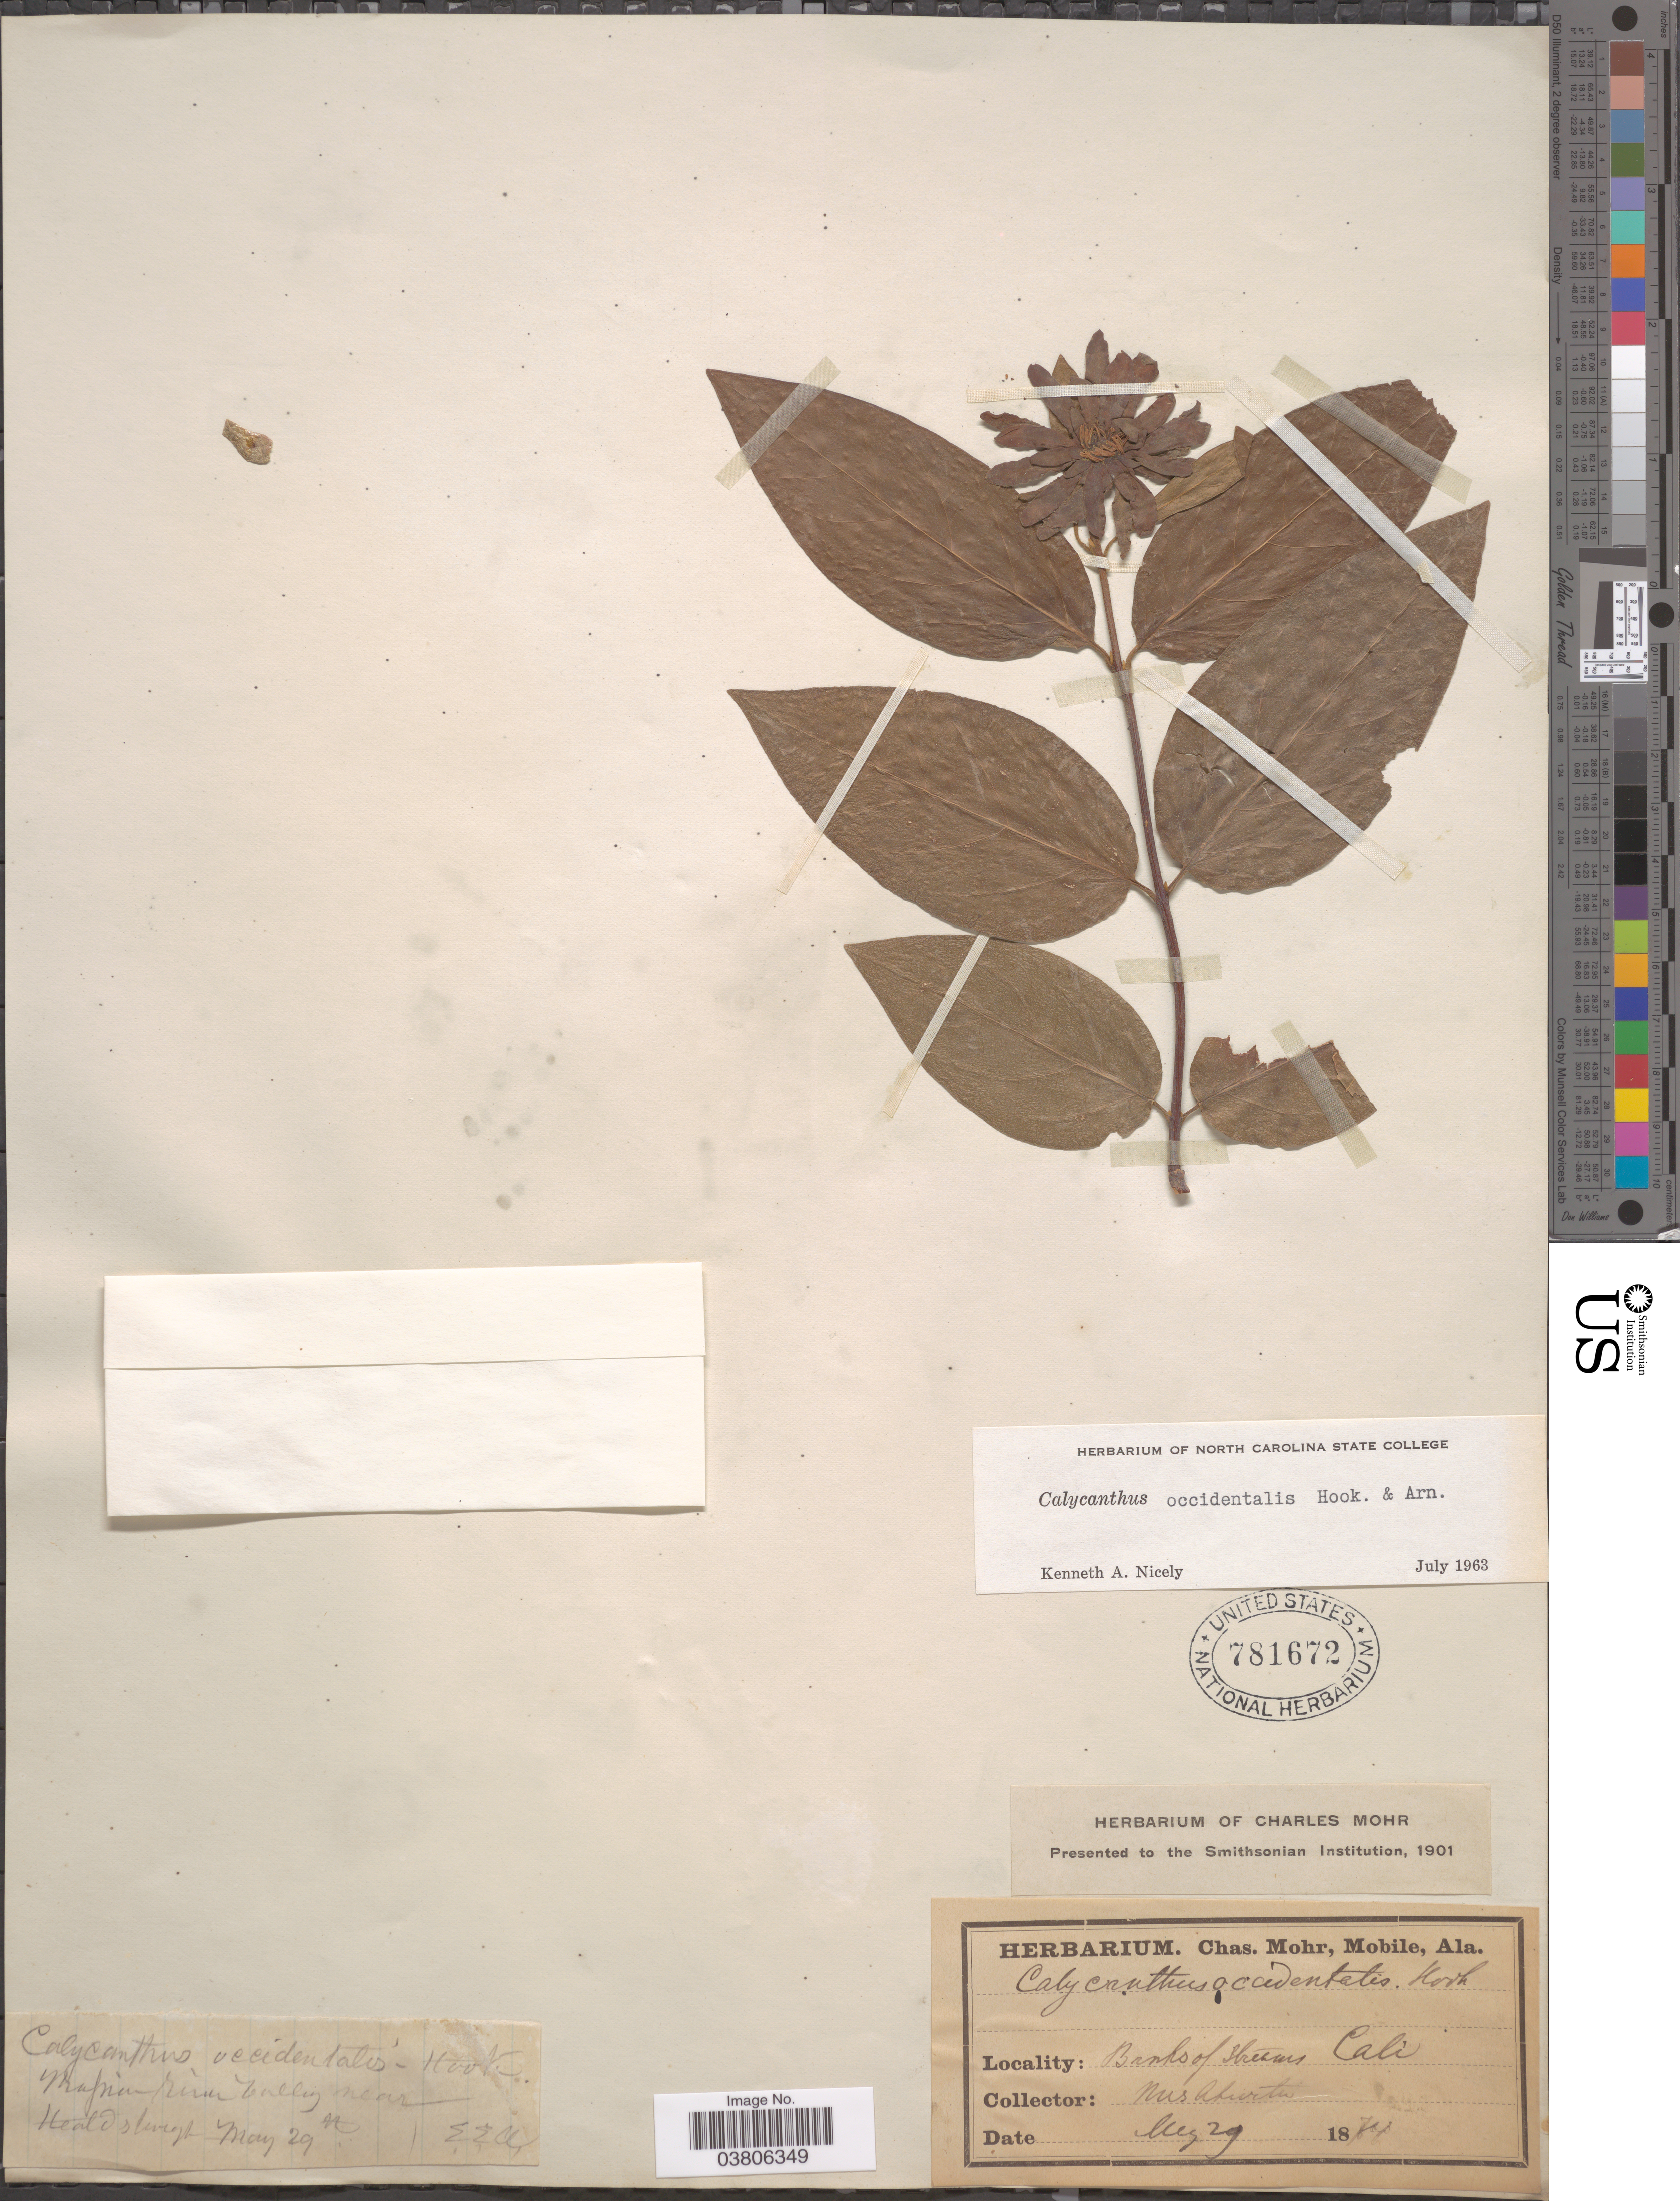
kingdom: Plantae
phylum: Tracheophyta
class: Magnoliopsida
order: Laurales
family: Calycanthaceae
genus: Calycanthus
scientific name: Calycanthus occidentalis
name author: Hook. & Arn.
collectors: E. E. Atwater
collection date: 1874-05-29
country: United States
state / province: California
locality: Russian river valley near Healdsburgh. Banks of streams.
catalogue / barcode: US 781672